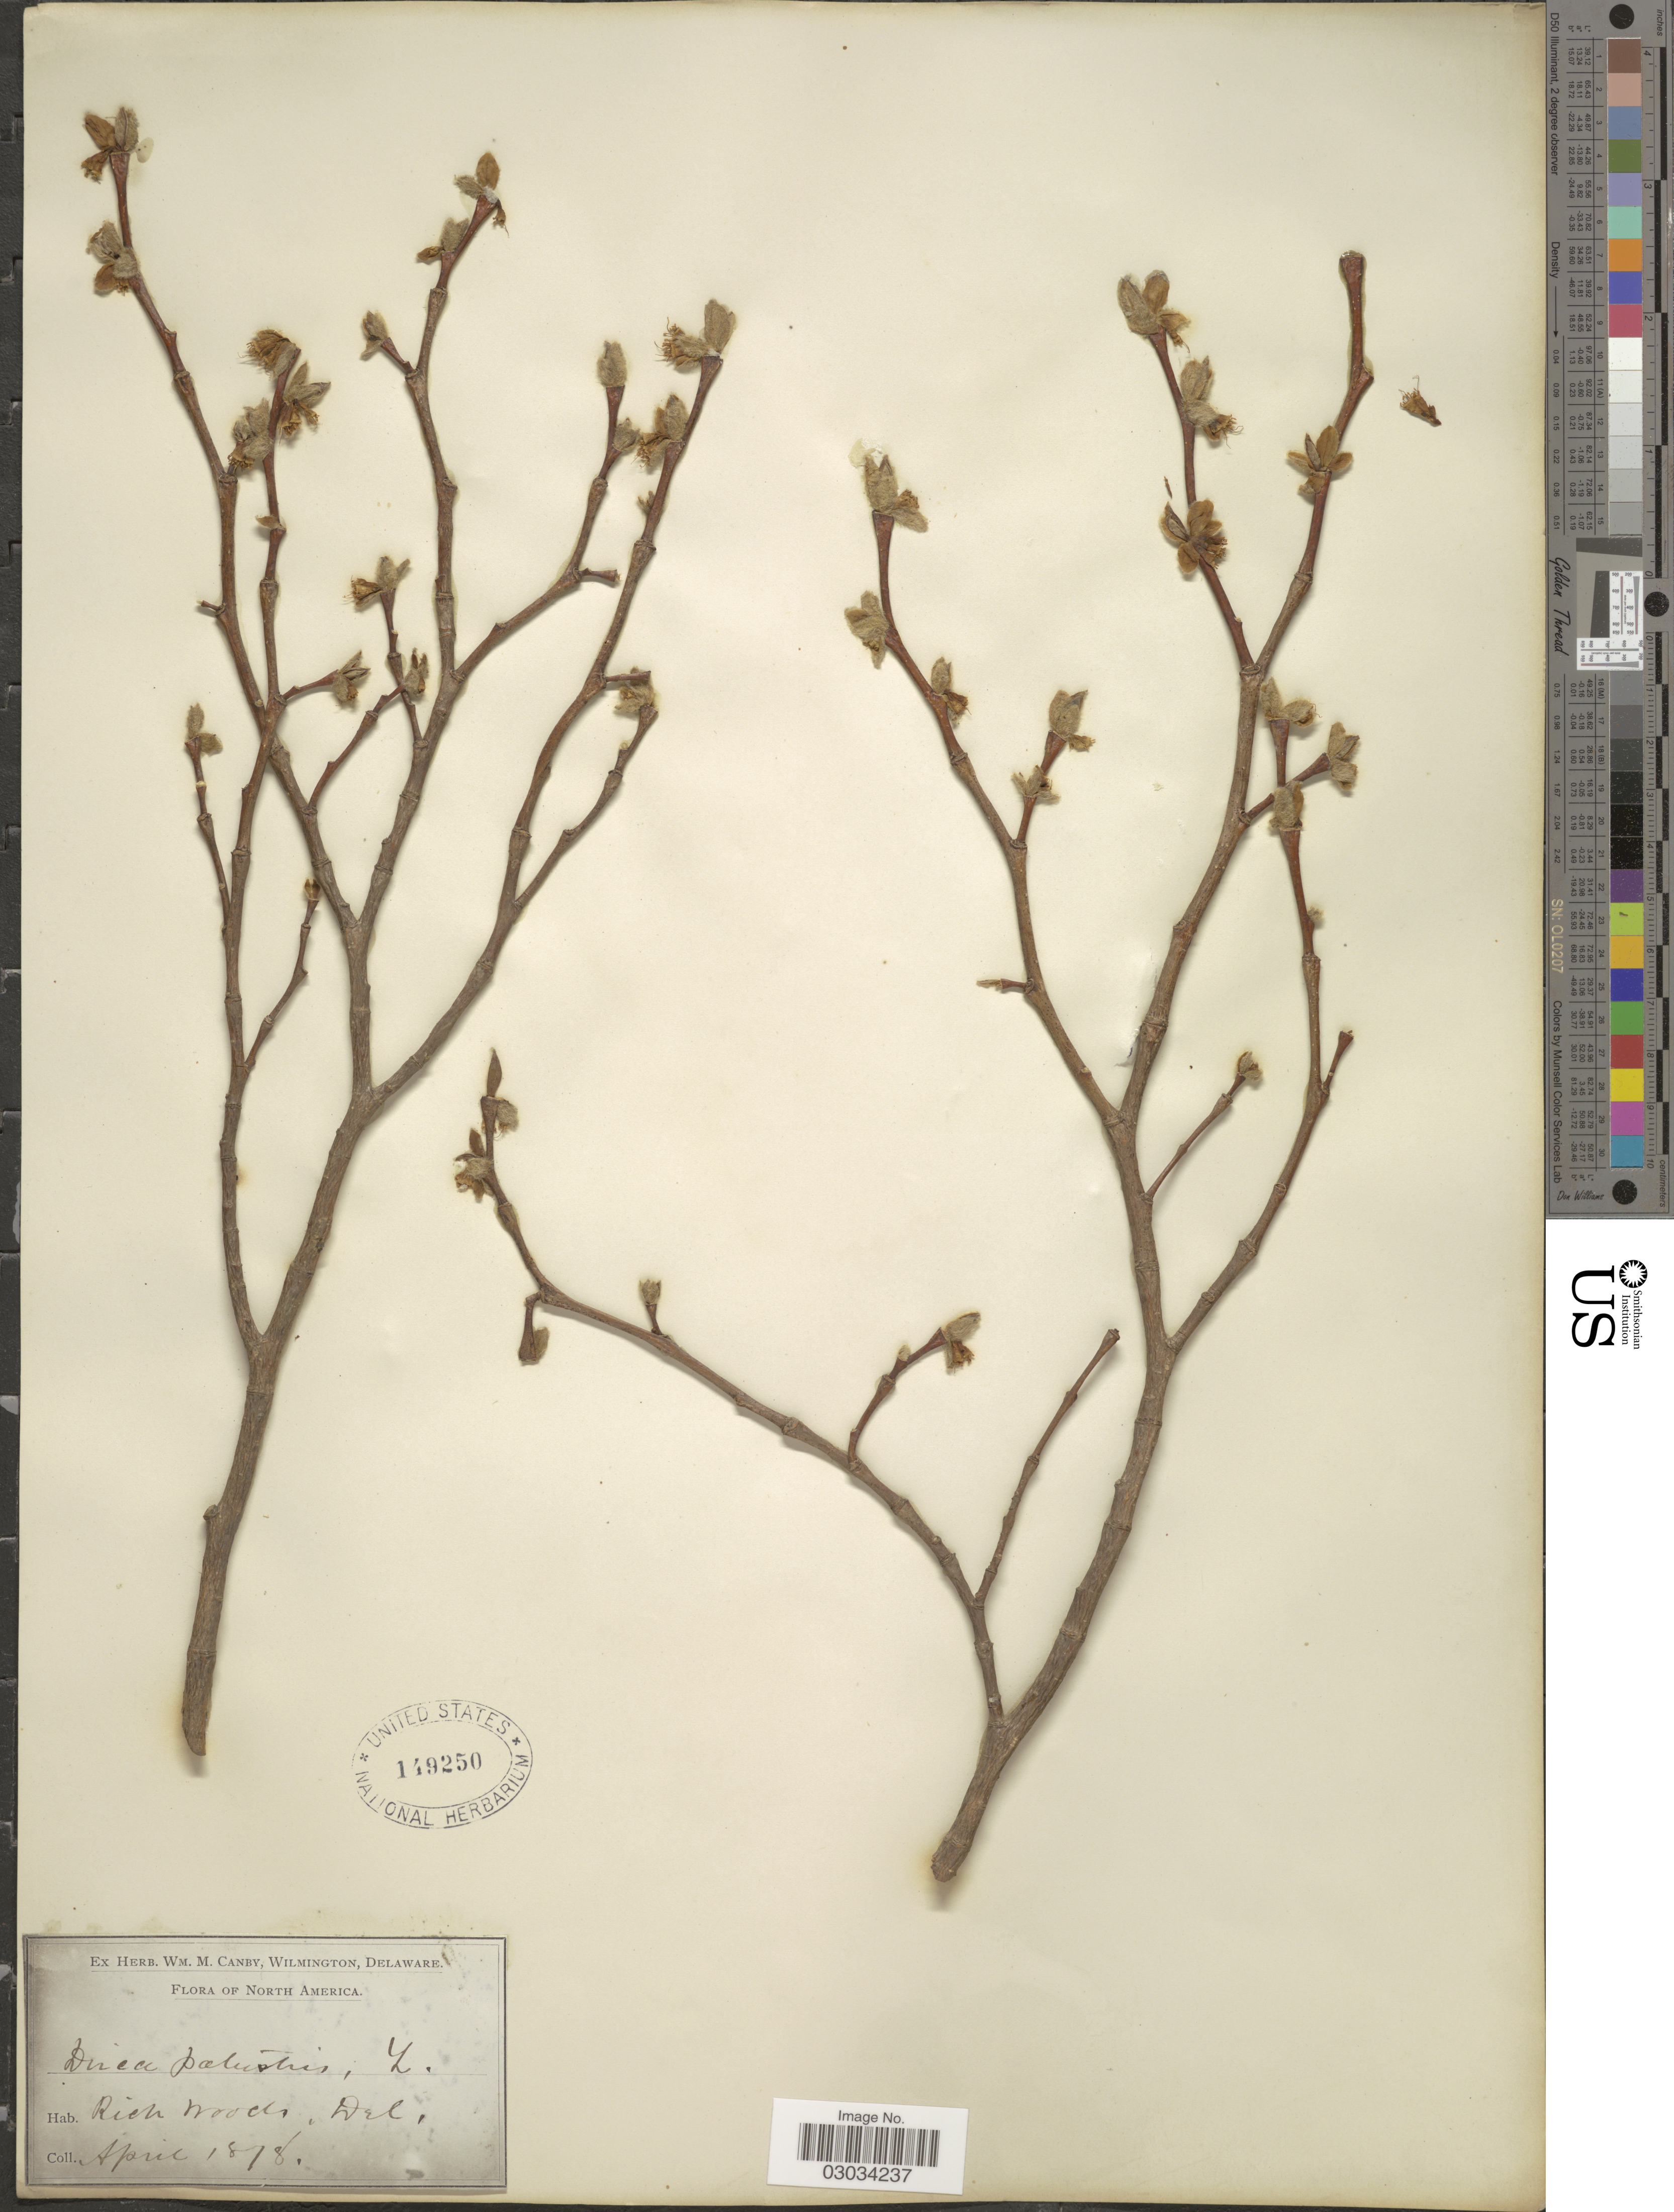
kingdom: Plantae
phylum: Tracheophyta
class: Magnoliopsida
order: Malvales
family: Thymelaeaceae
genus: Dirca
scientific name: Dirca palustris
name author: L.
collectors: ex herb. W.M. Canby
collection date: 1878-04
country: United States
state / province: Delaware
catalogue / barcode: US 149250